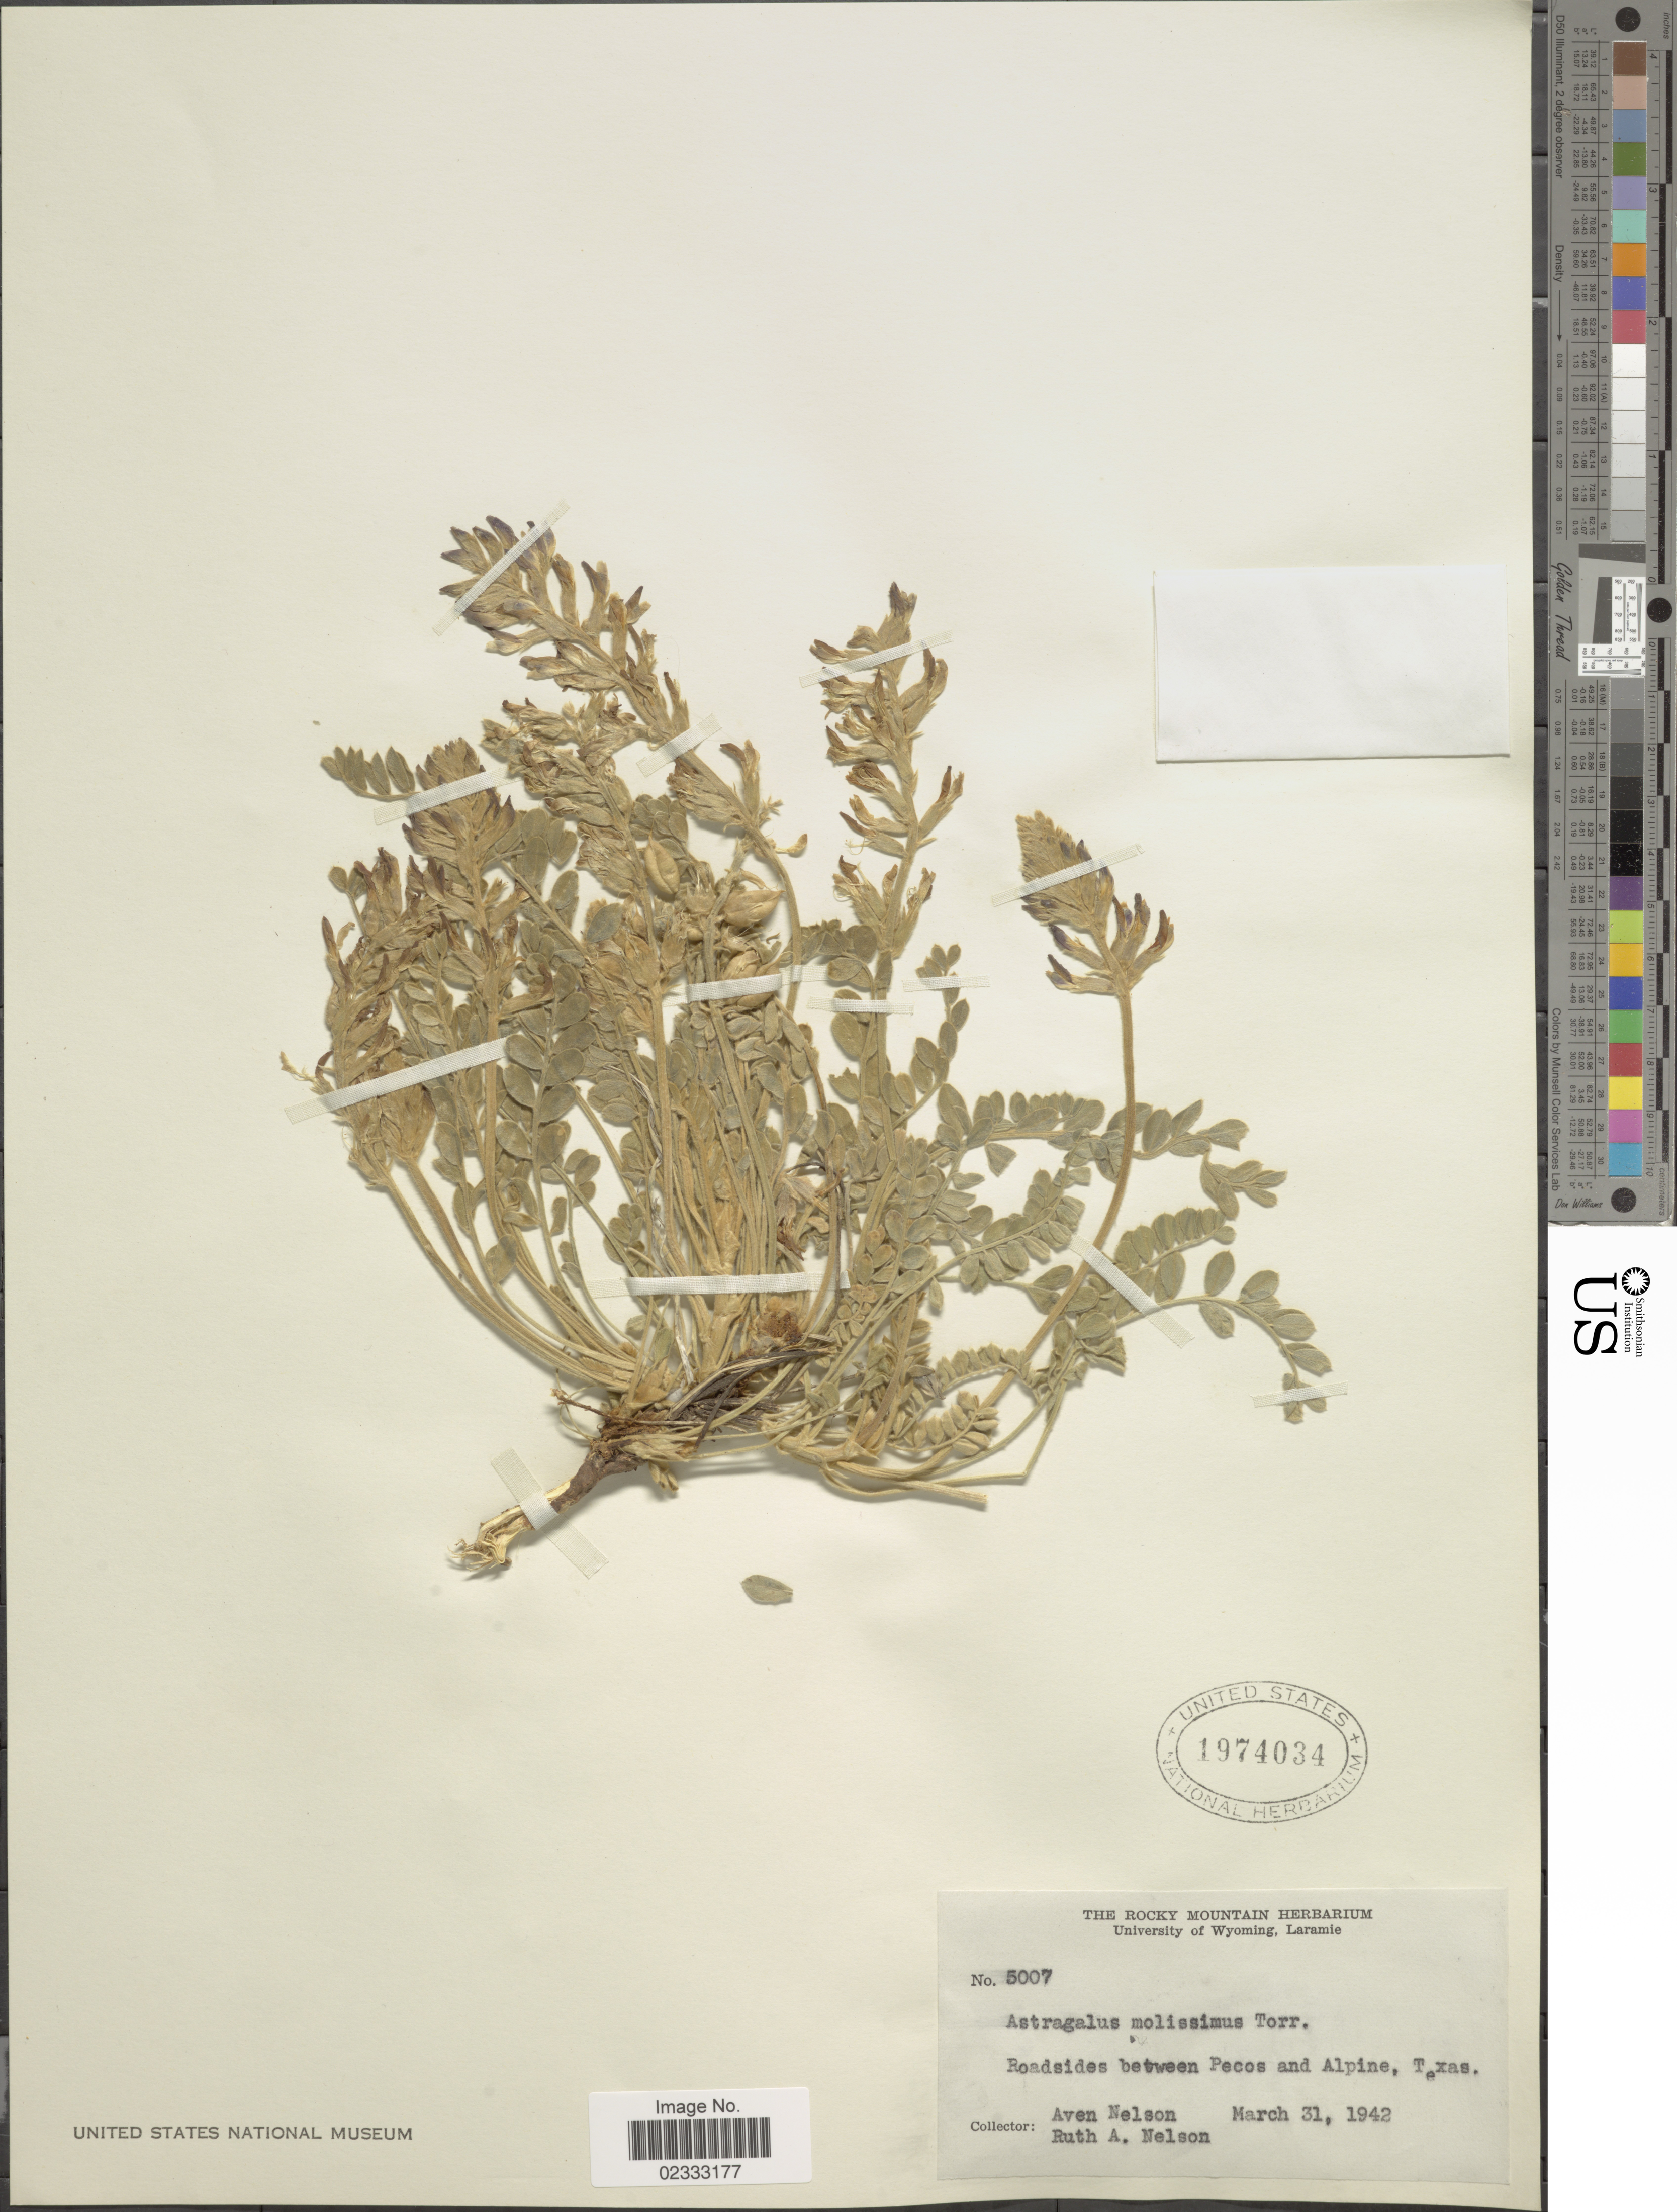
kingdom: Plantae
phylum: Tracheophyta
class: Magnoliopsida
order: Fabales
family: Fabaceae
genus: Astragalus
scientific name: Astragalus mollissimus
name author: Torr.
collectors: A. Nelson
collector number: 5007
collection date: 1942-03-31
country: United States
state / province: Texas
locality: Roadsides between Pecos and Alpine, Texas.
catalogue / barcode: US 1974034